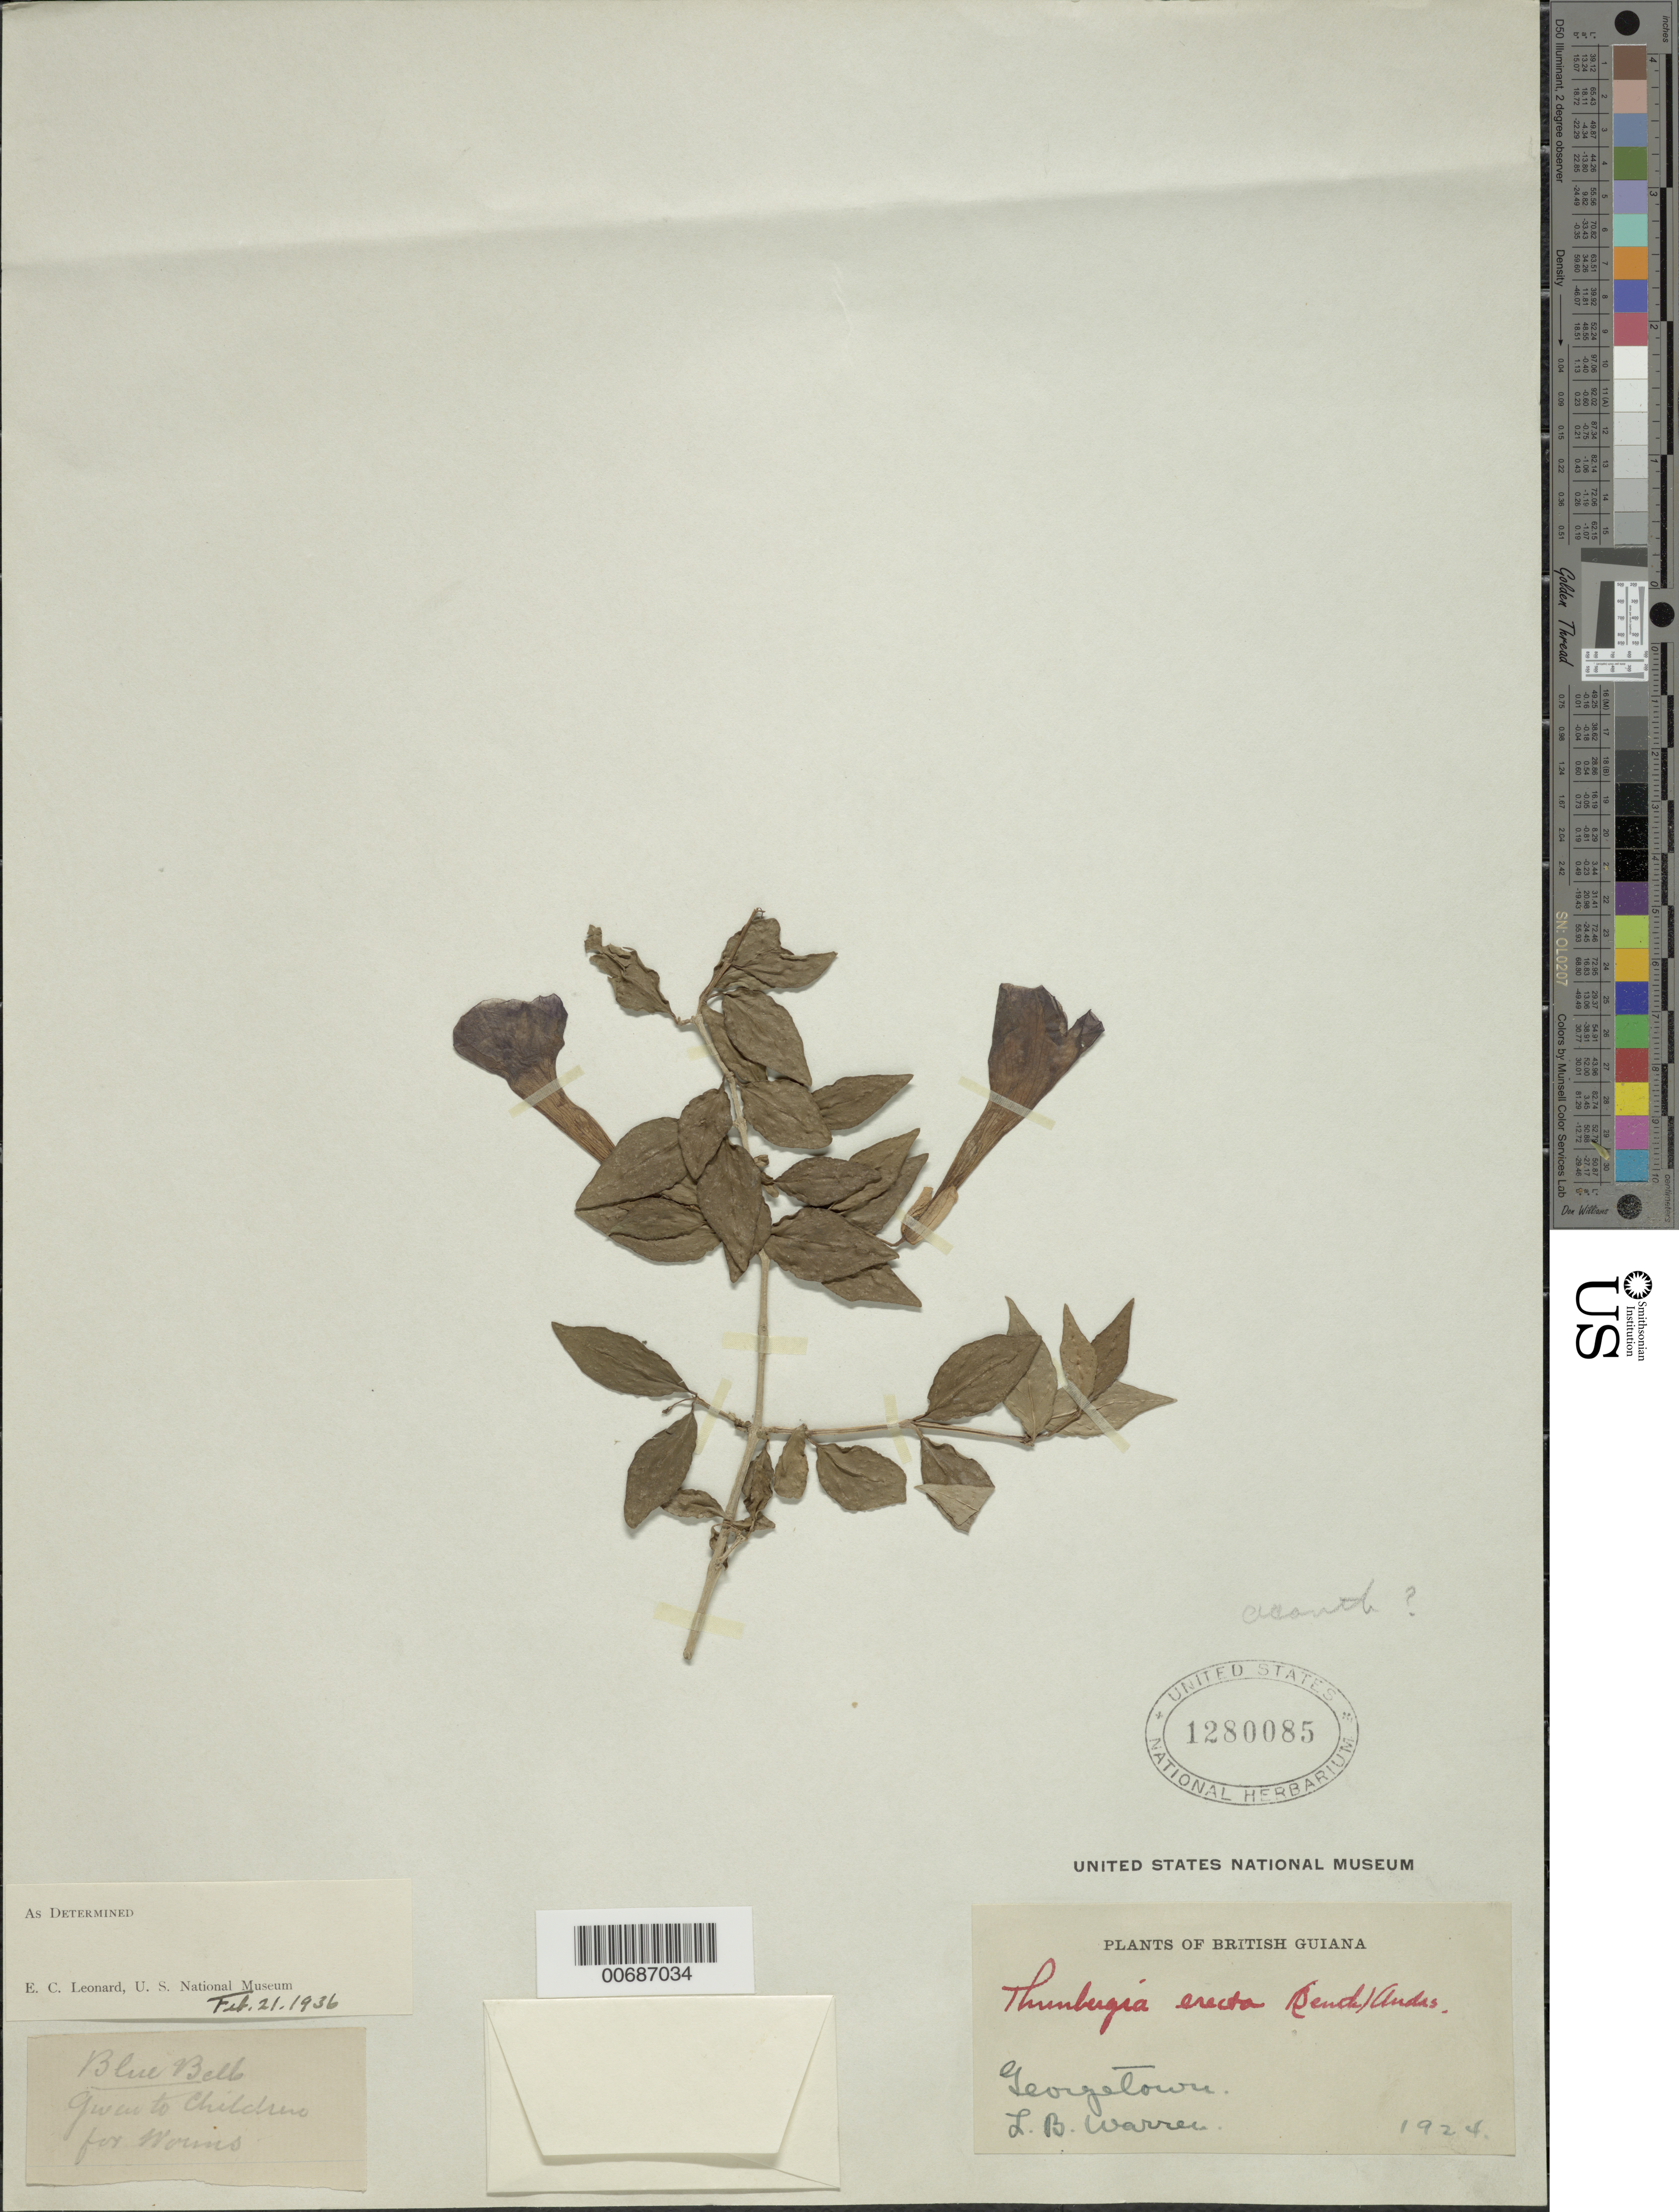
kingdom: Plantae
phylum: Tracheophyta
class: Magnoliopsida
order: Lamiales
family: Acanthaceae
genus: Thunbergia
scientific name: Thunbergia erecta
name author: (Benth.) T. Anderson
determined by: Leonard, Emery C., (US)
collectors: L. Warren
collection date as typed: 1924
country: Guyana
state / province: Demerara-Mahaica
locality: Georgetown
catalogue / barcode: US 1280085